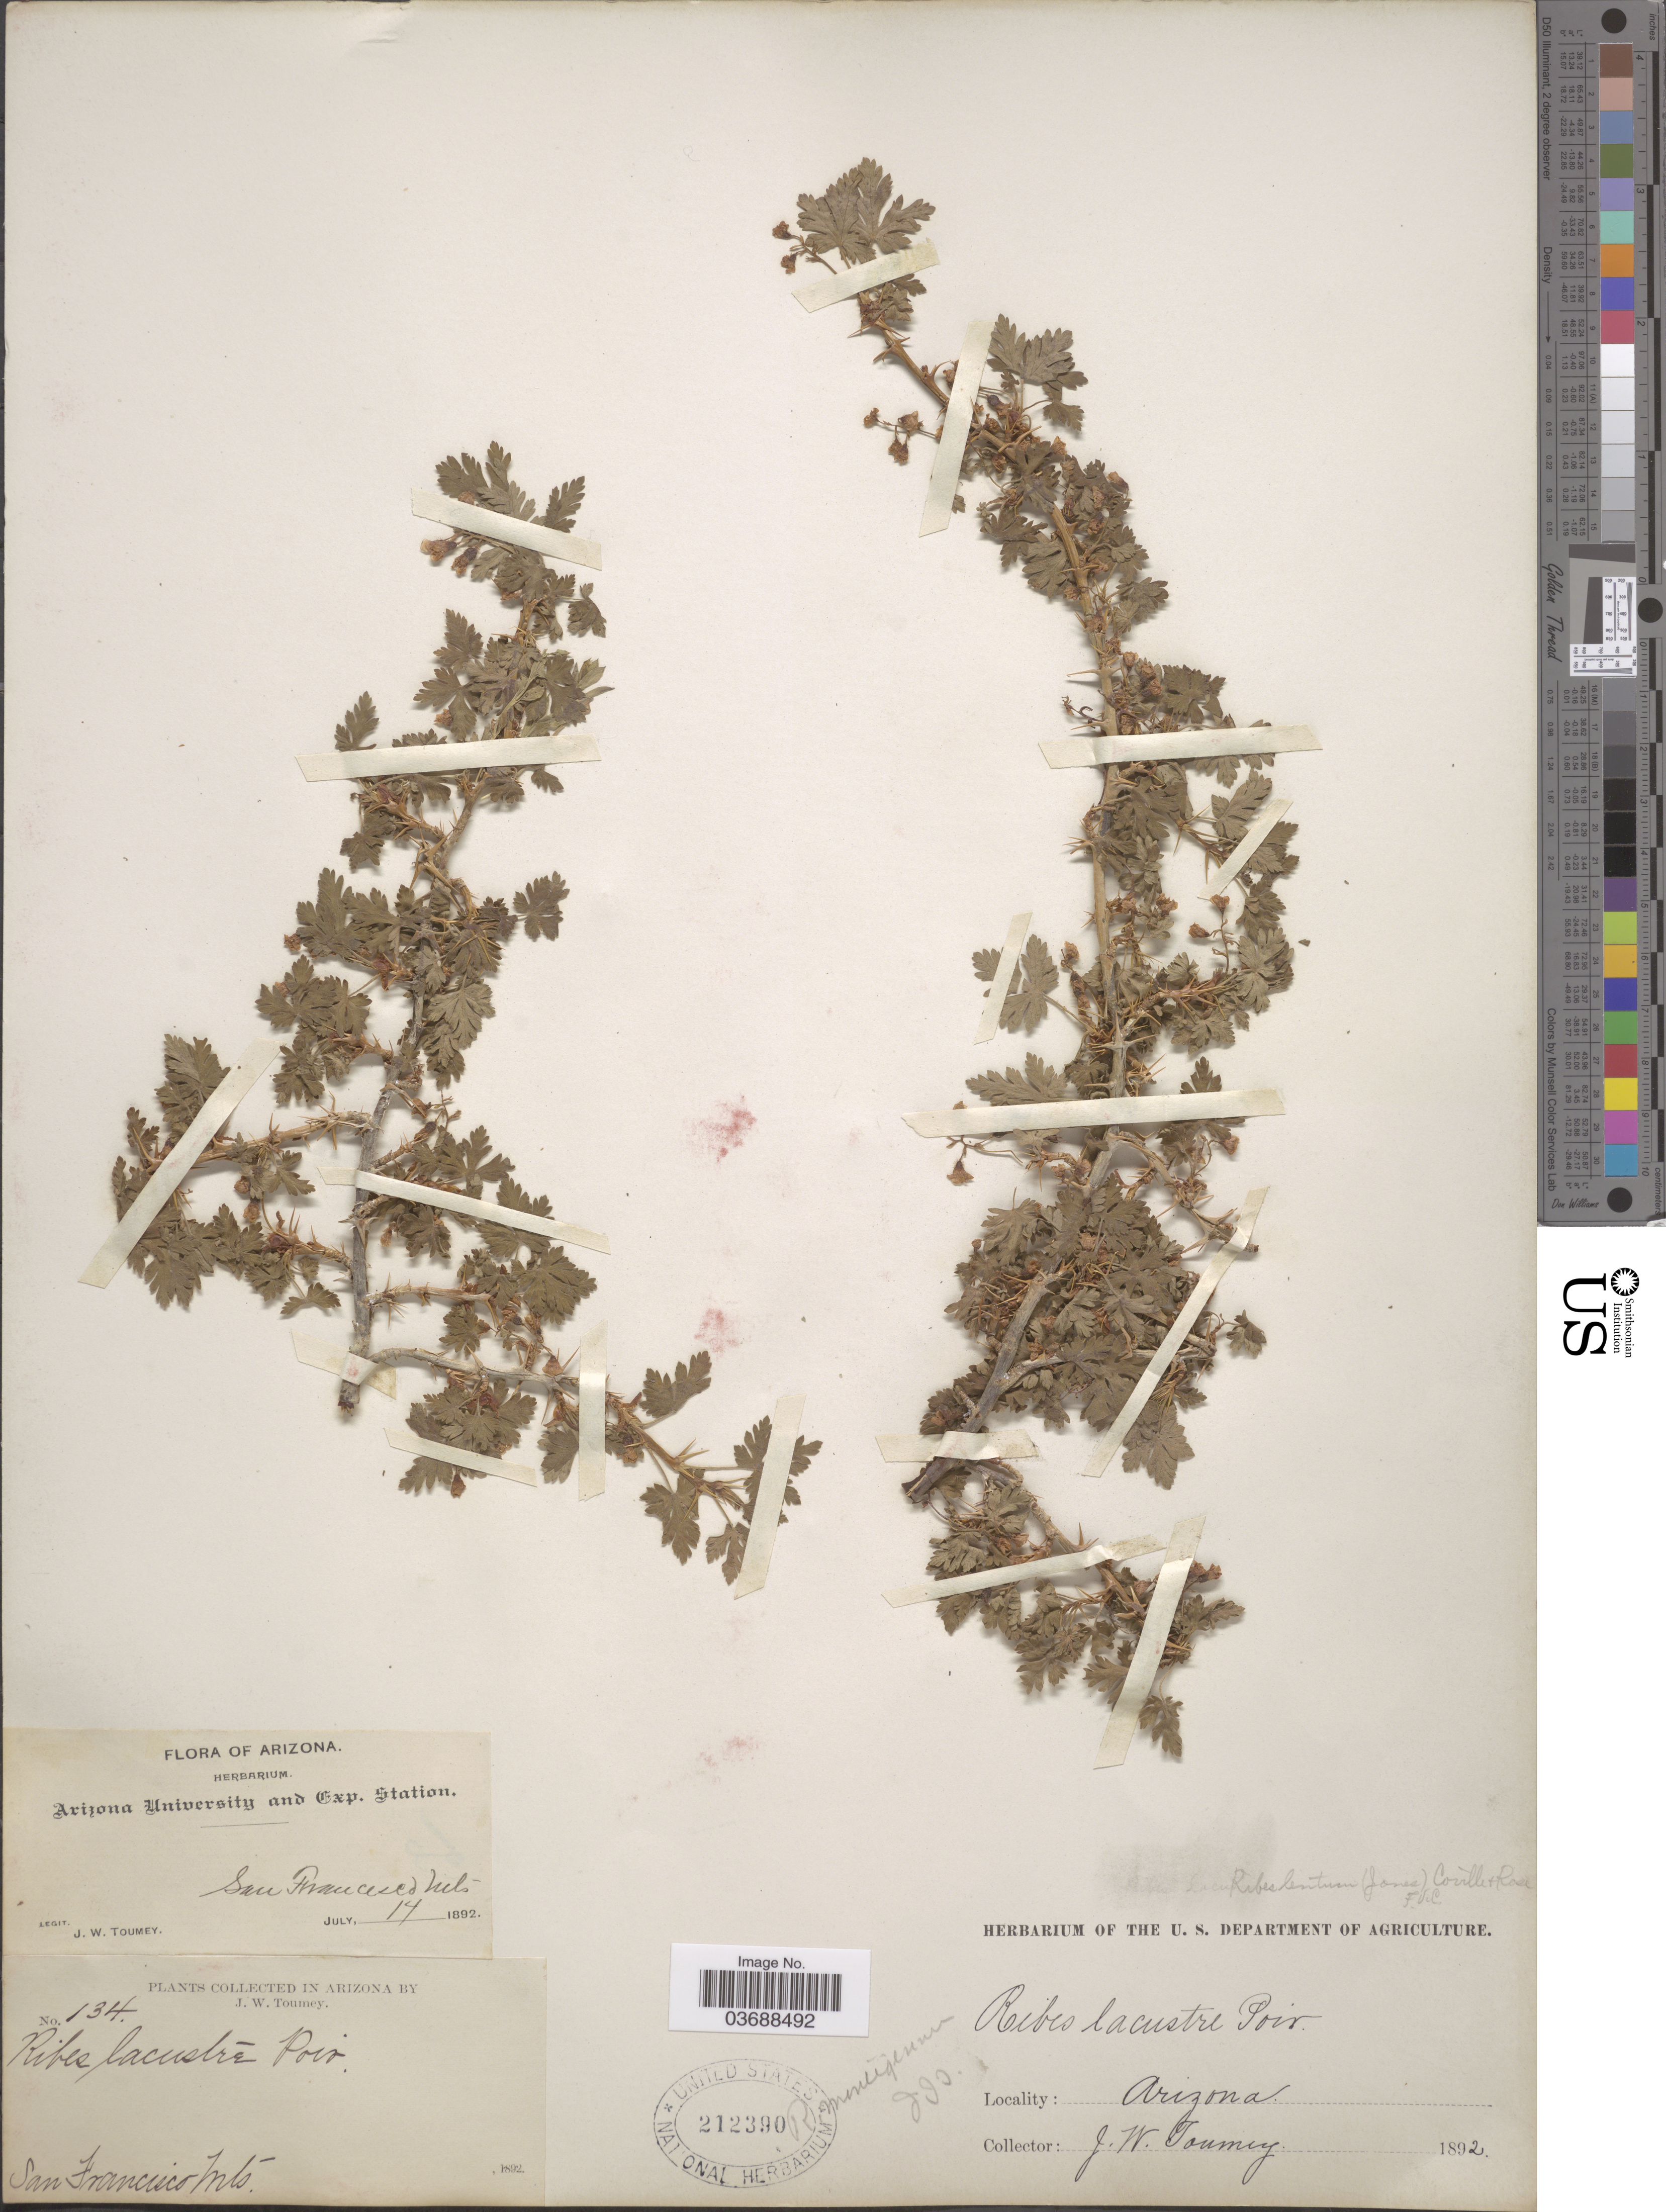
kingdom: Plantae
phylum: Tracheophyta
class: Magnoliopsida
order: Saxifragales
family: Grossulariaceae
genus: Ribes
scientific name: Ribes montigenum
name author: McClatchie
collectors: J. W. Toumey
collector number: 134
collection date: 1892-07-14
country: United States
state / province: Arizona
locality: San Francisco Mts.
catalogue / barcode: US 212390